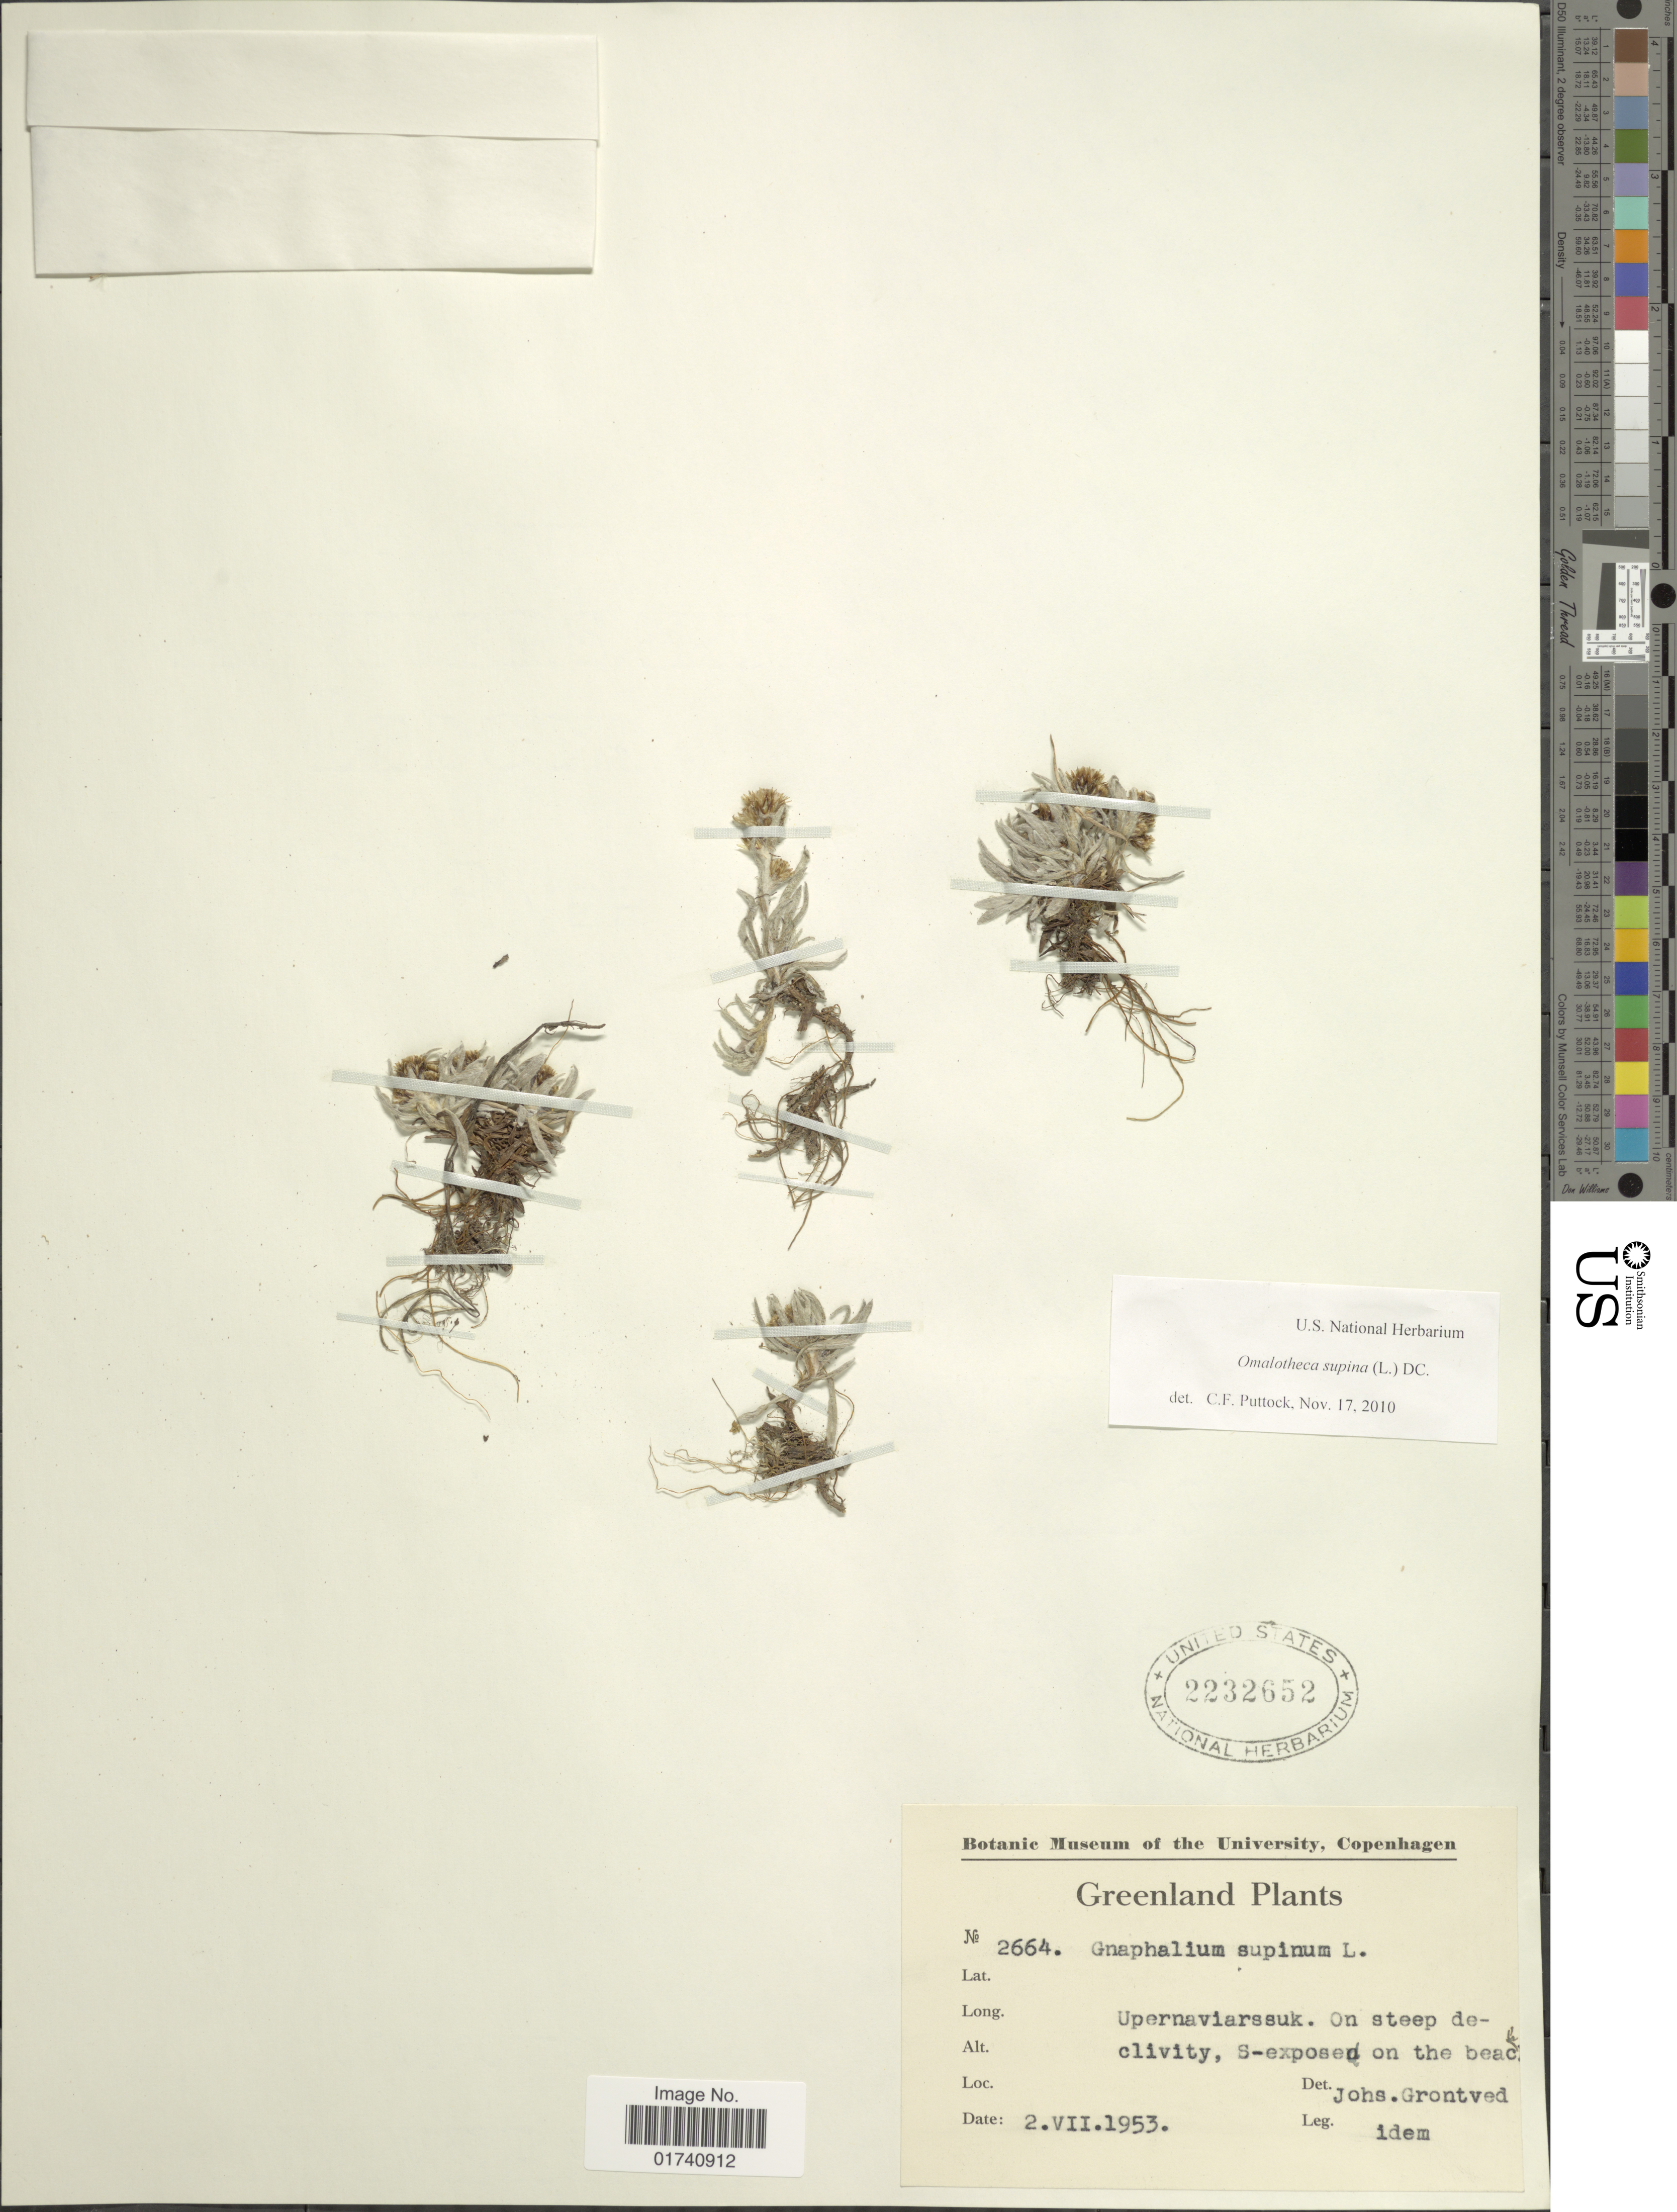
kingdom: Plantae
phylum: Tracheophyta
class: Magnoliopsida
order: Asterales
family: Asteraceae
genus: Omalotheca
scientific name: Omalotheca supina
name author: (L.) DC.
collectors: J. Grontved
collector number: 2664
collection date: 1953-07-02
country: Greenland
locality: Upernaviarssuk.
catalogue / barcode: US 2232652